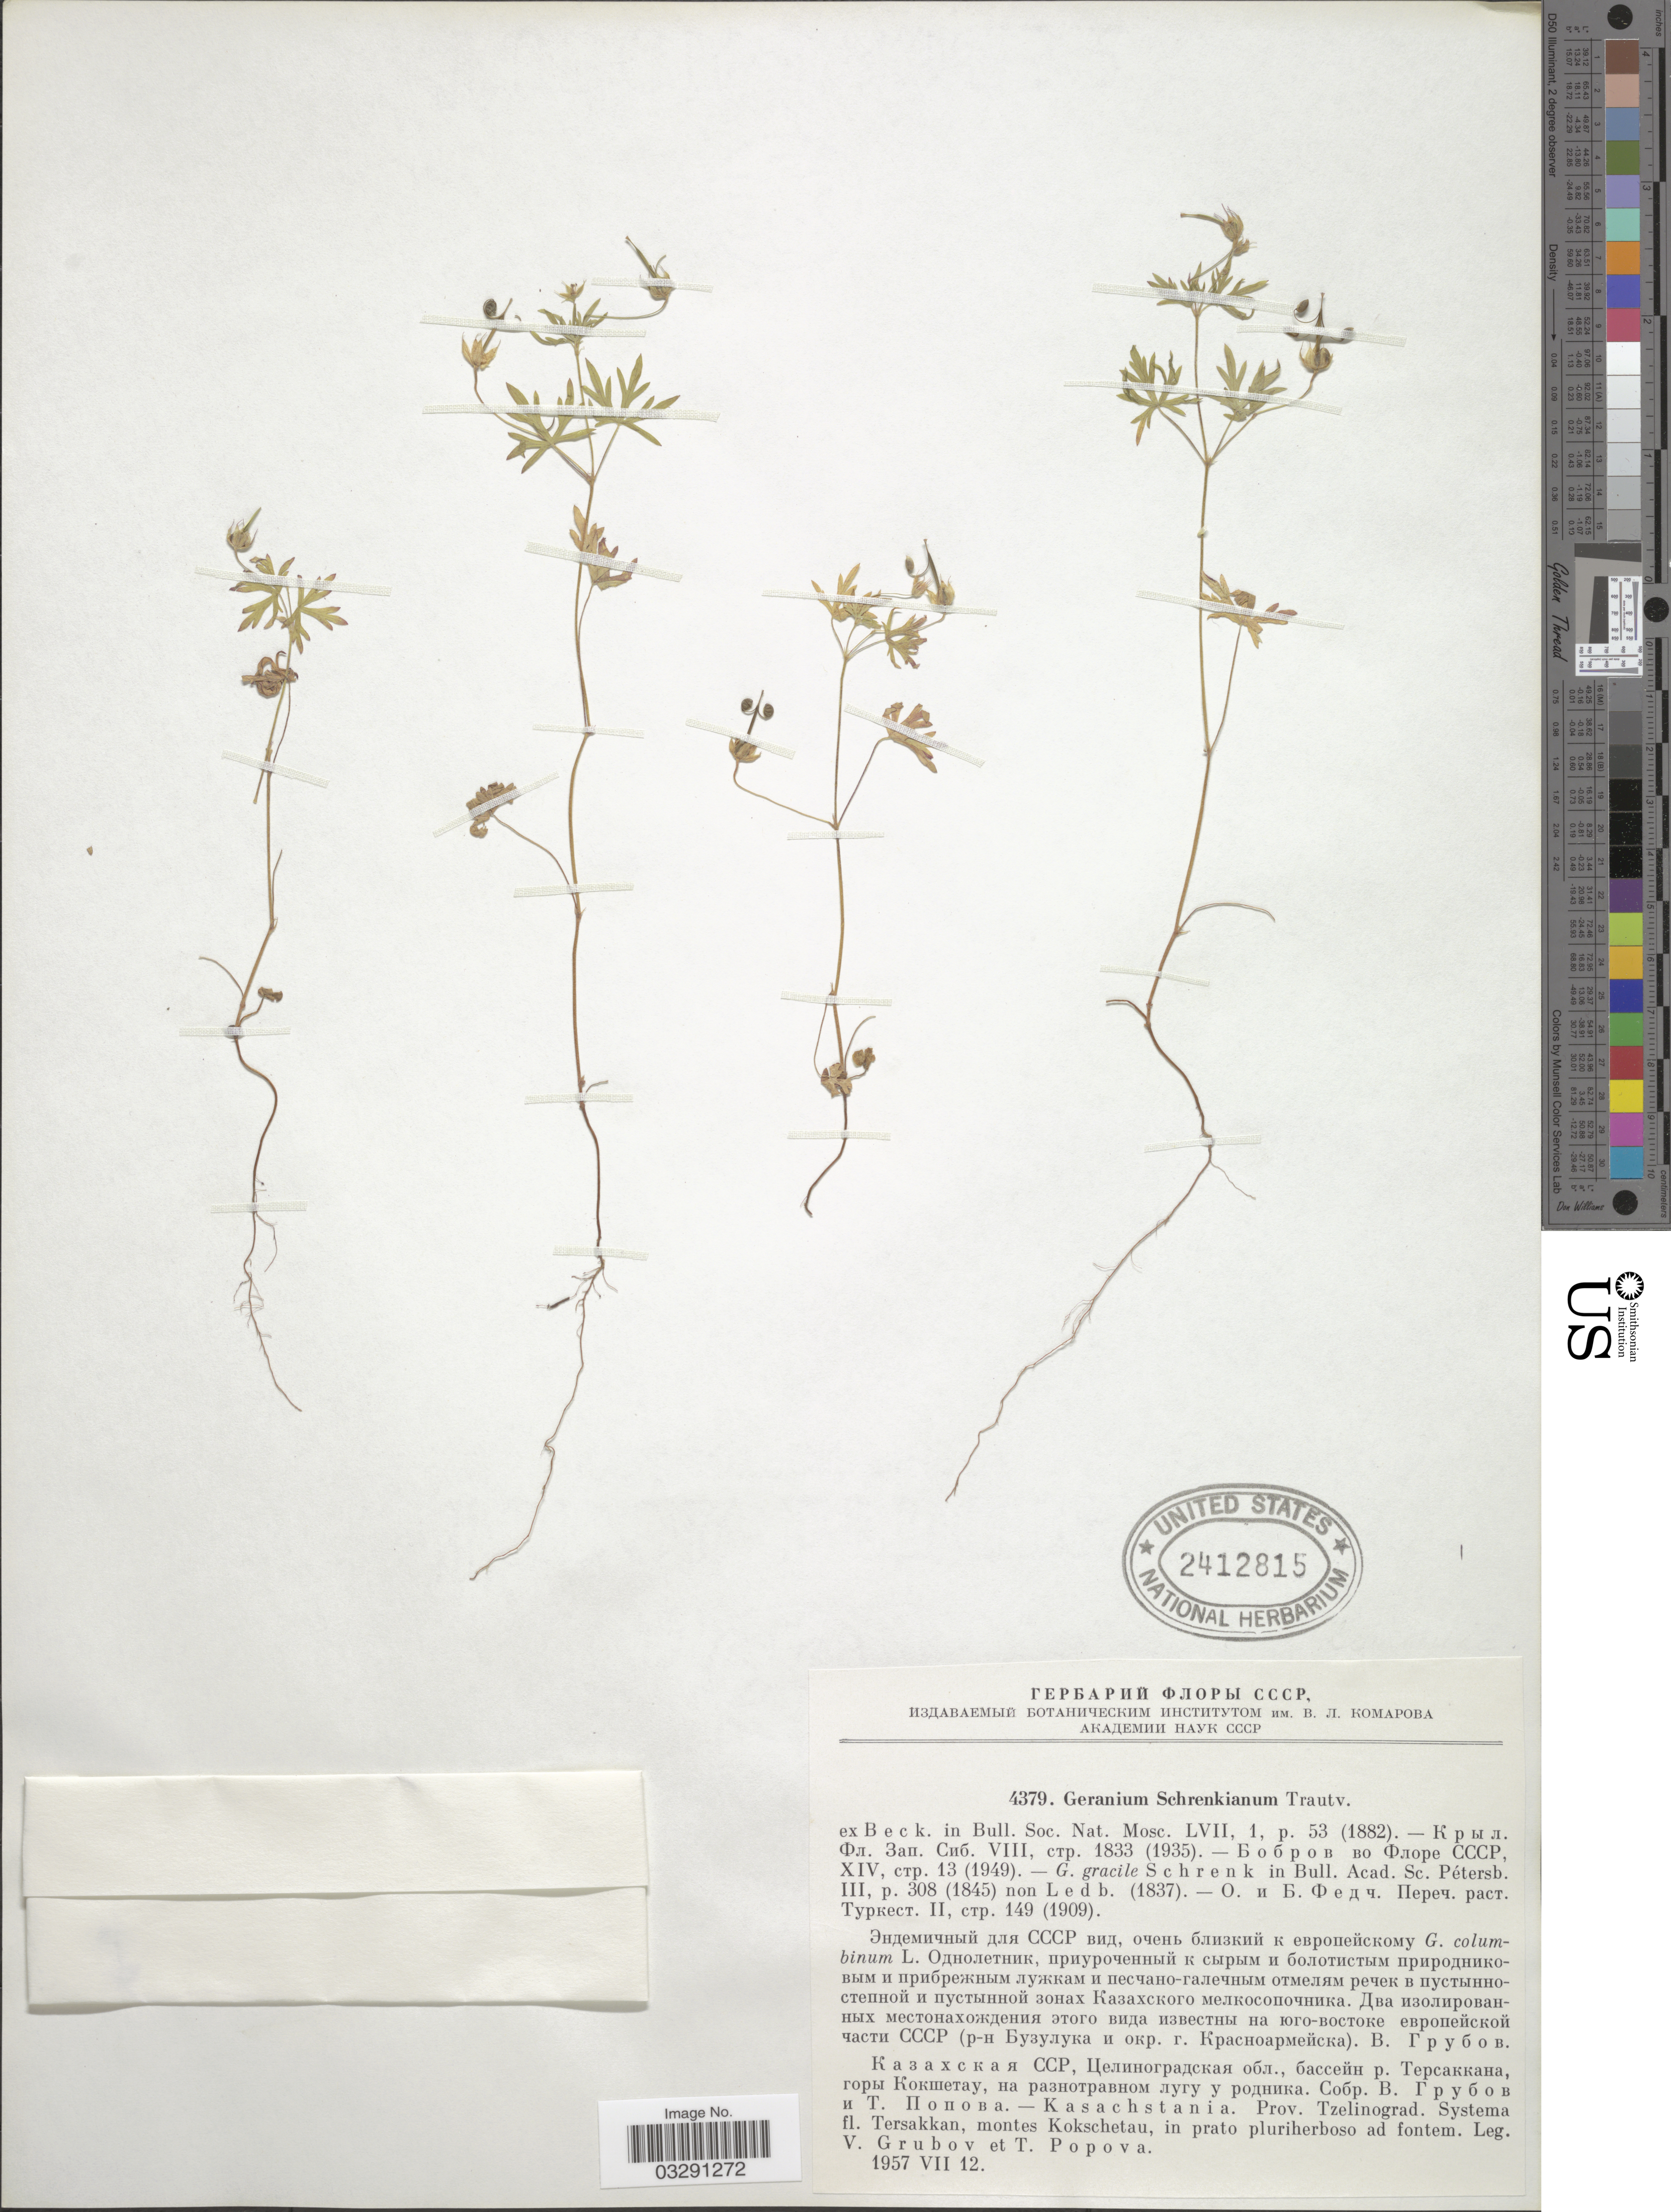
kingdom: Plantae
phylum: Tracheophyta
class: Magnoliopsida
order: Geraniales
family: Geraniaceae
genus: Geranium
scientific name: Geranium schrenkianum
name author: Trautv. ex A.K. Becker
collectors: V. I. Grubov & T. Popova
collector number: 4379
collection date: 1957-07-12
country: Kazakhstan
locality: Kasachstania. Prov. Tzelinograd. Systema fl. Tersakkan, montes Kokschetau, in prato pluriherboso ad fontem.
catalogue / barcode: US 2412815